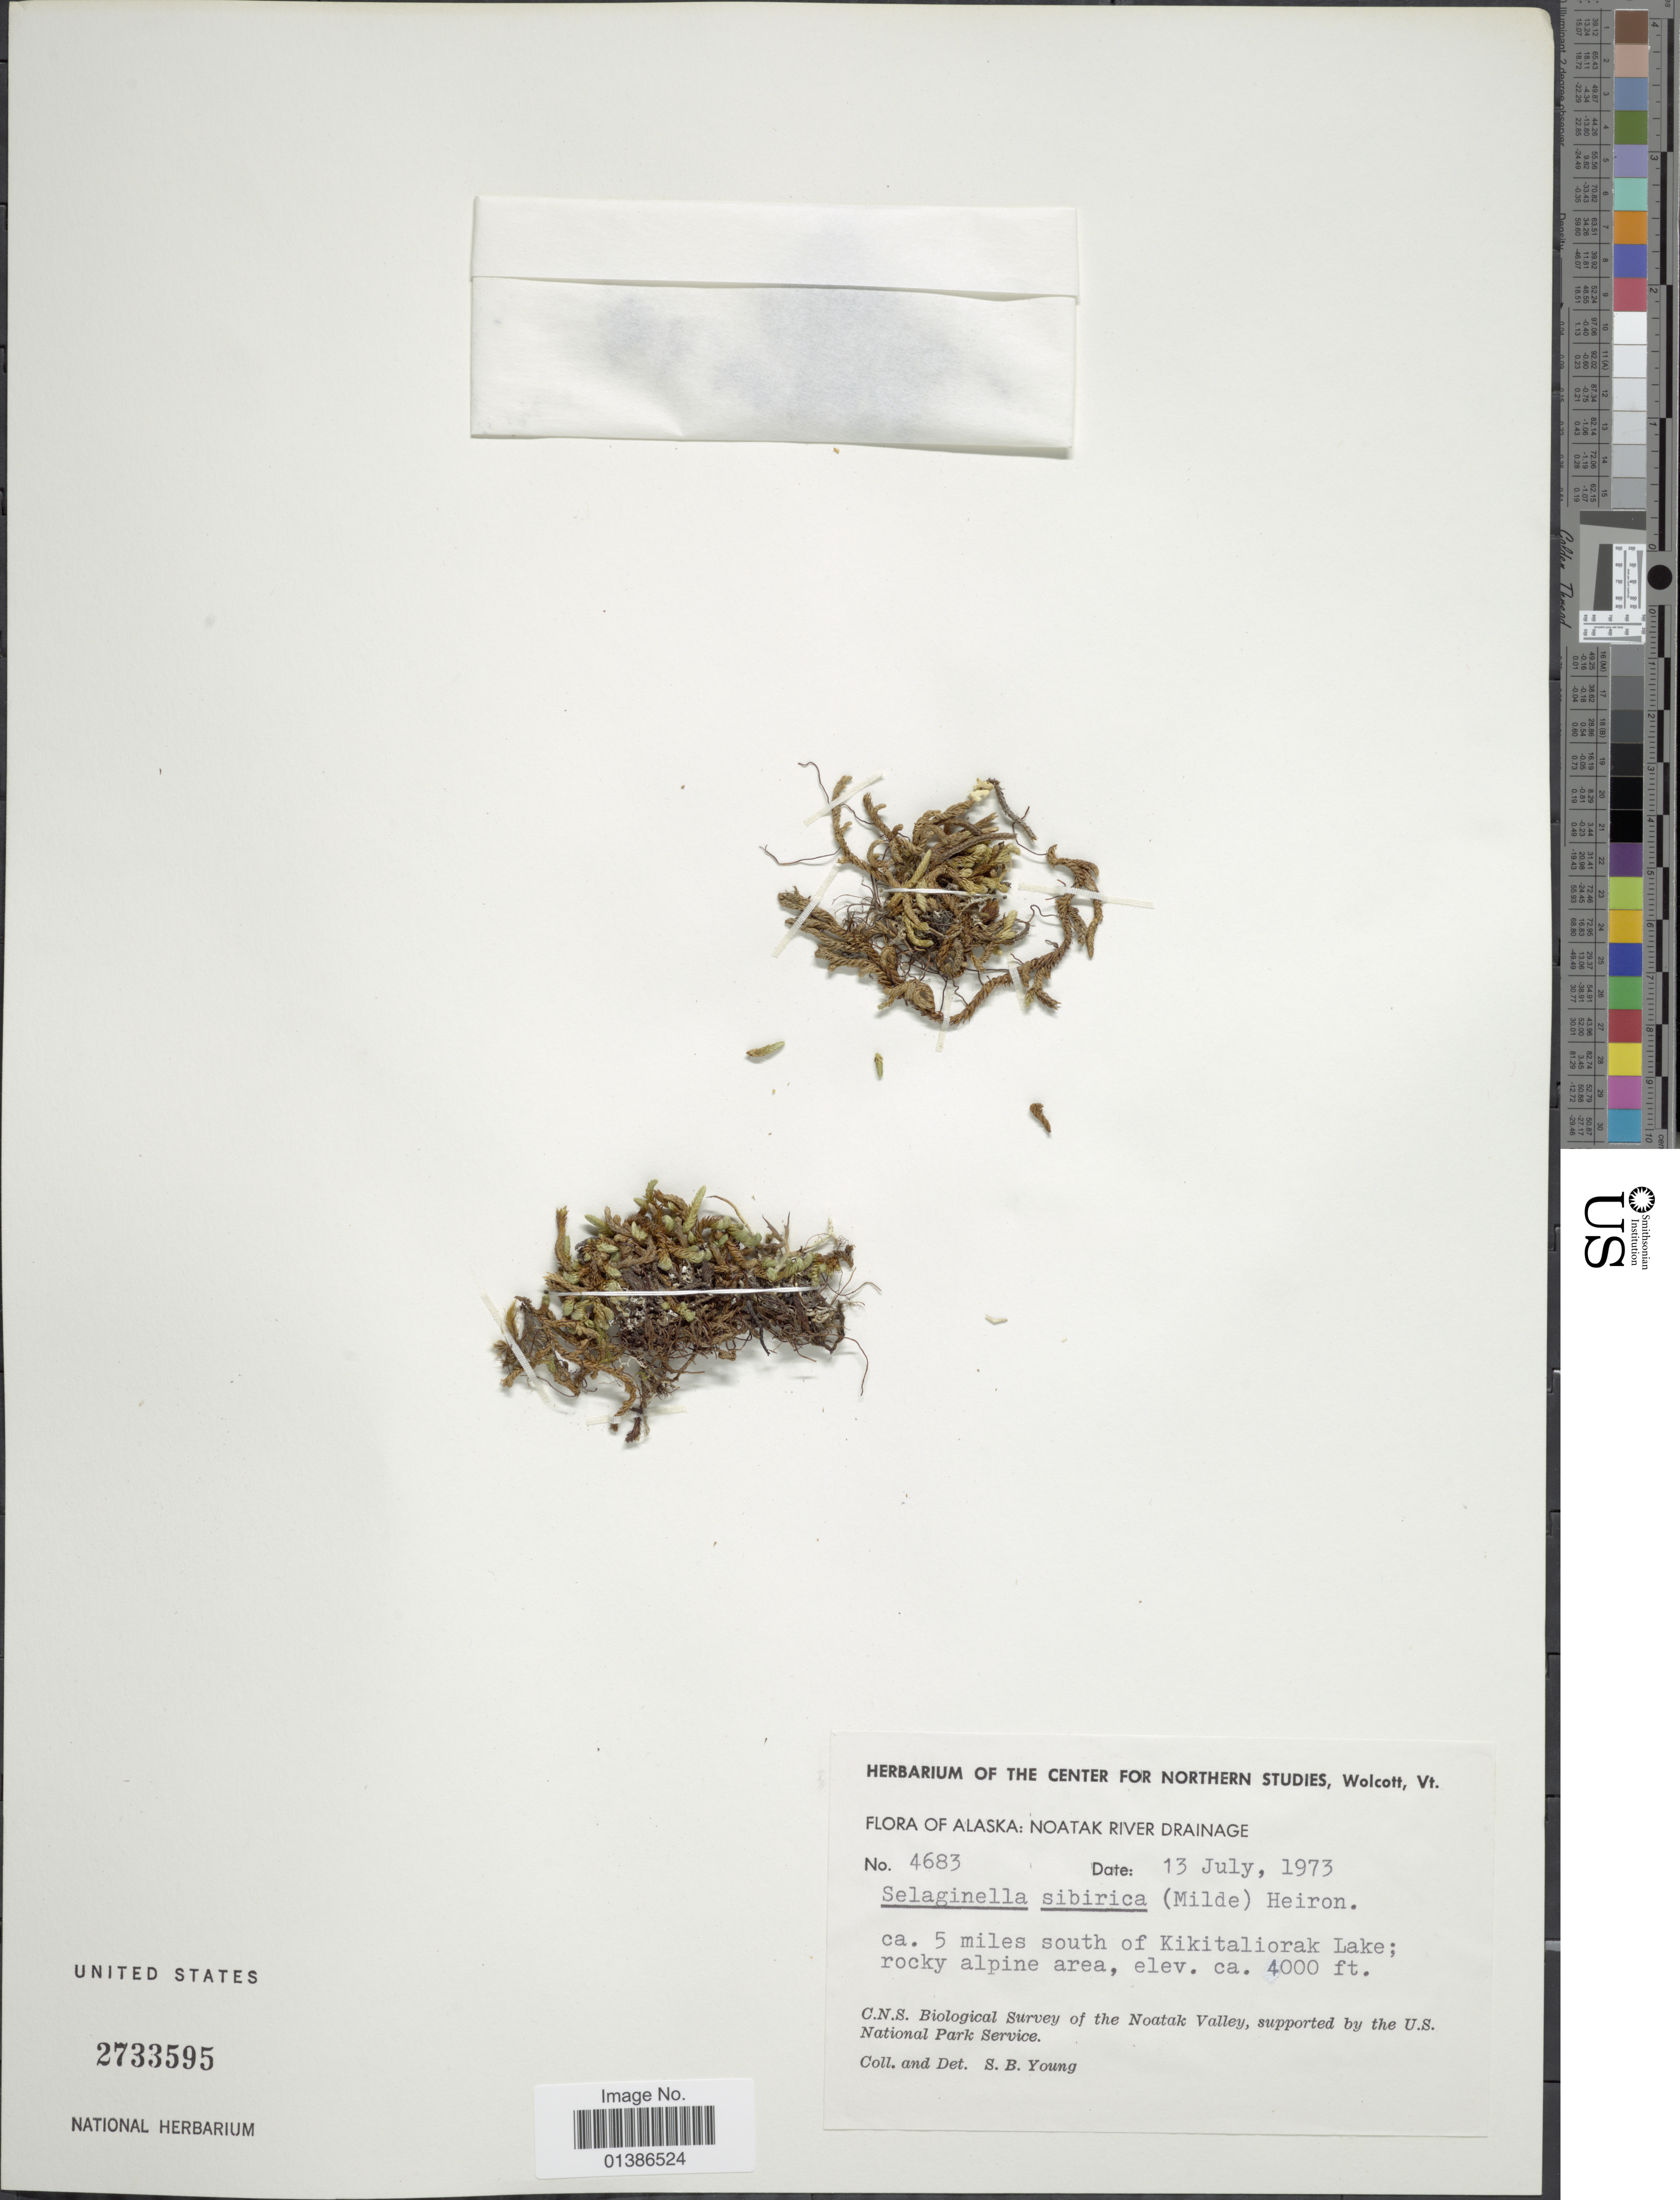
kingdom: Plantae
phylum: Tracheophyta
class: Lycopodiopsida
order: Selaginellales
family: Selaginellaceae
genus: Selaginella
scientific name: Selaginella sibirica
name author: (Milde) Hieron.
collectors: S. Young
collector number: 4683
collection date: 1973-07-13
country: United States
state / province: Alaska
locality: Noatak River Drainage. Ca. 5 miles south of Kikitaliorak Lake.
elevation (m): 1219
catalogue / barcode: US 2733595